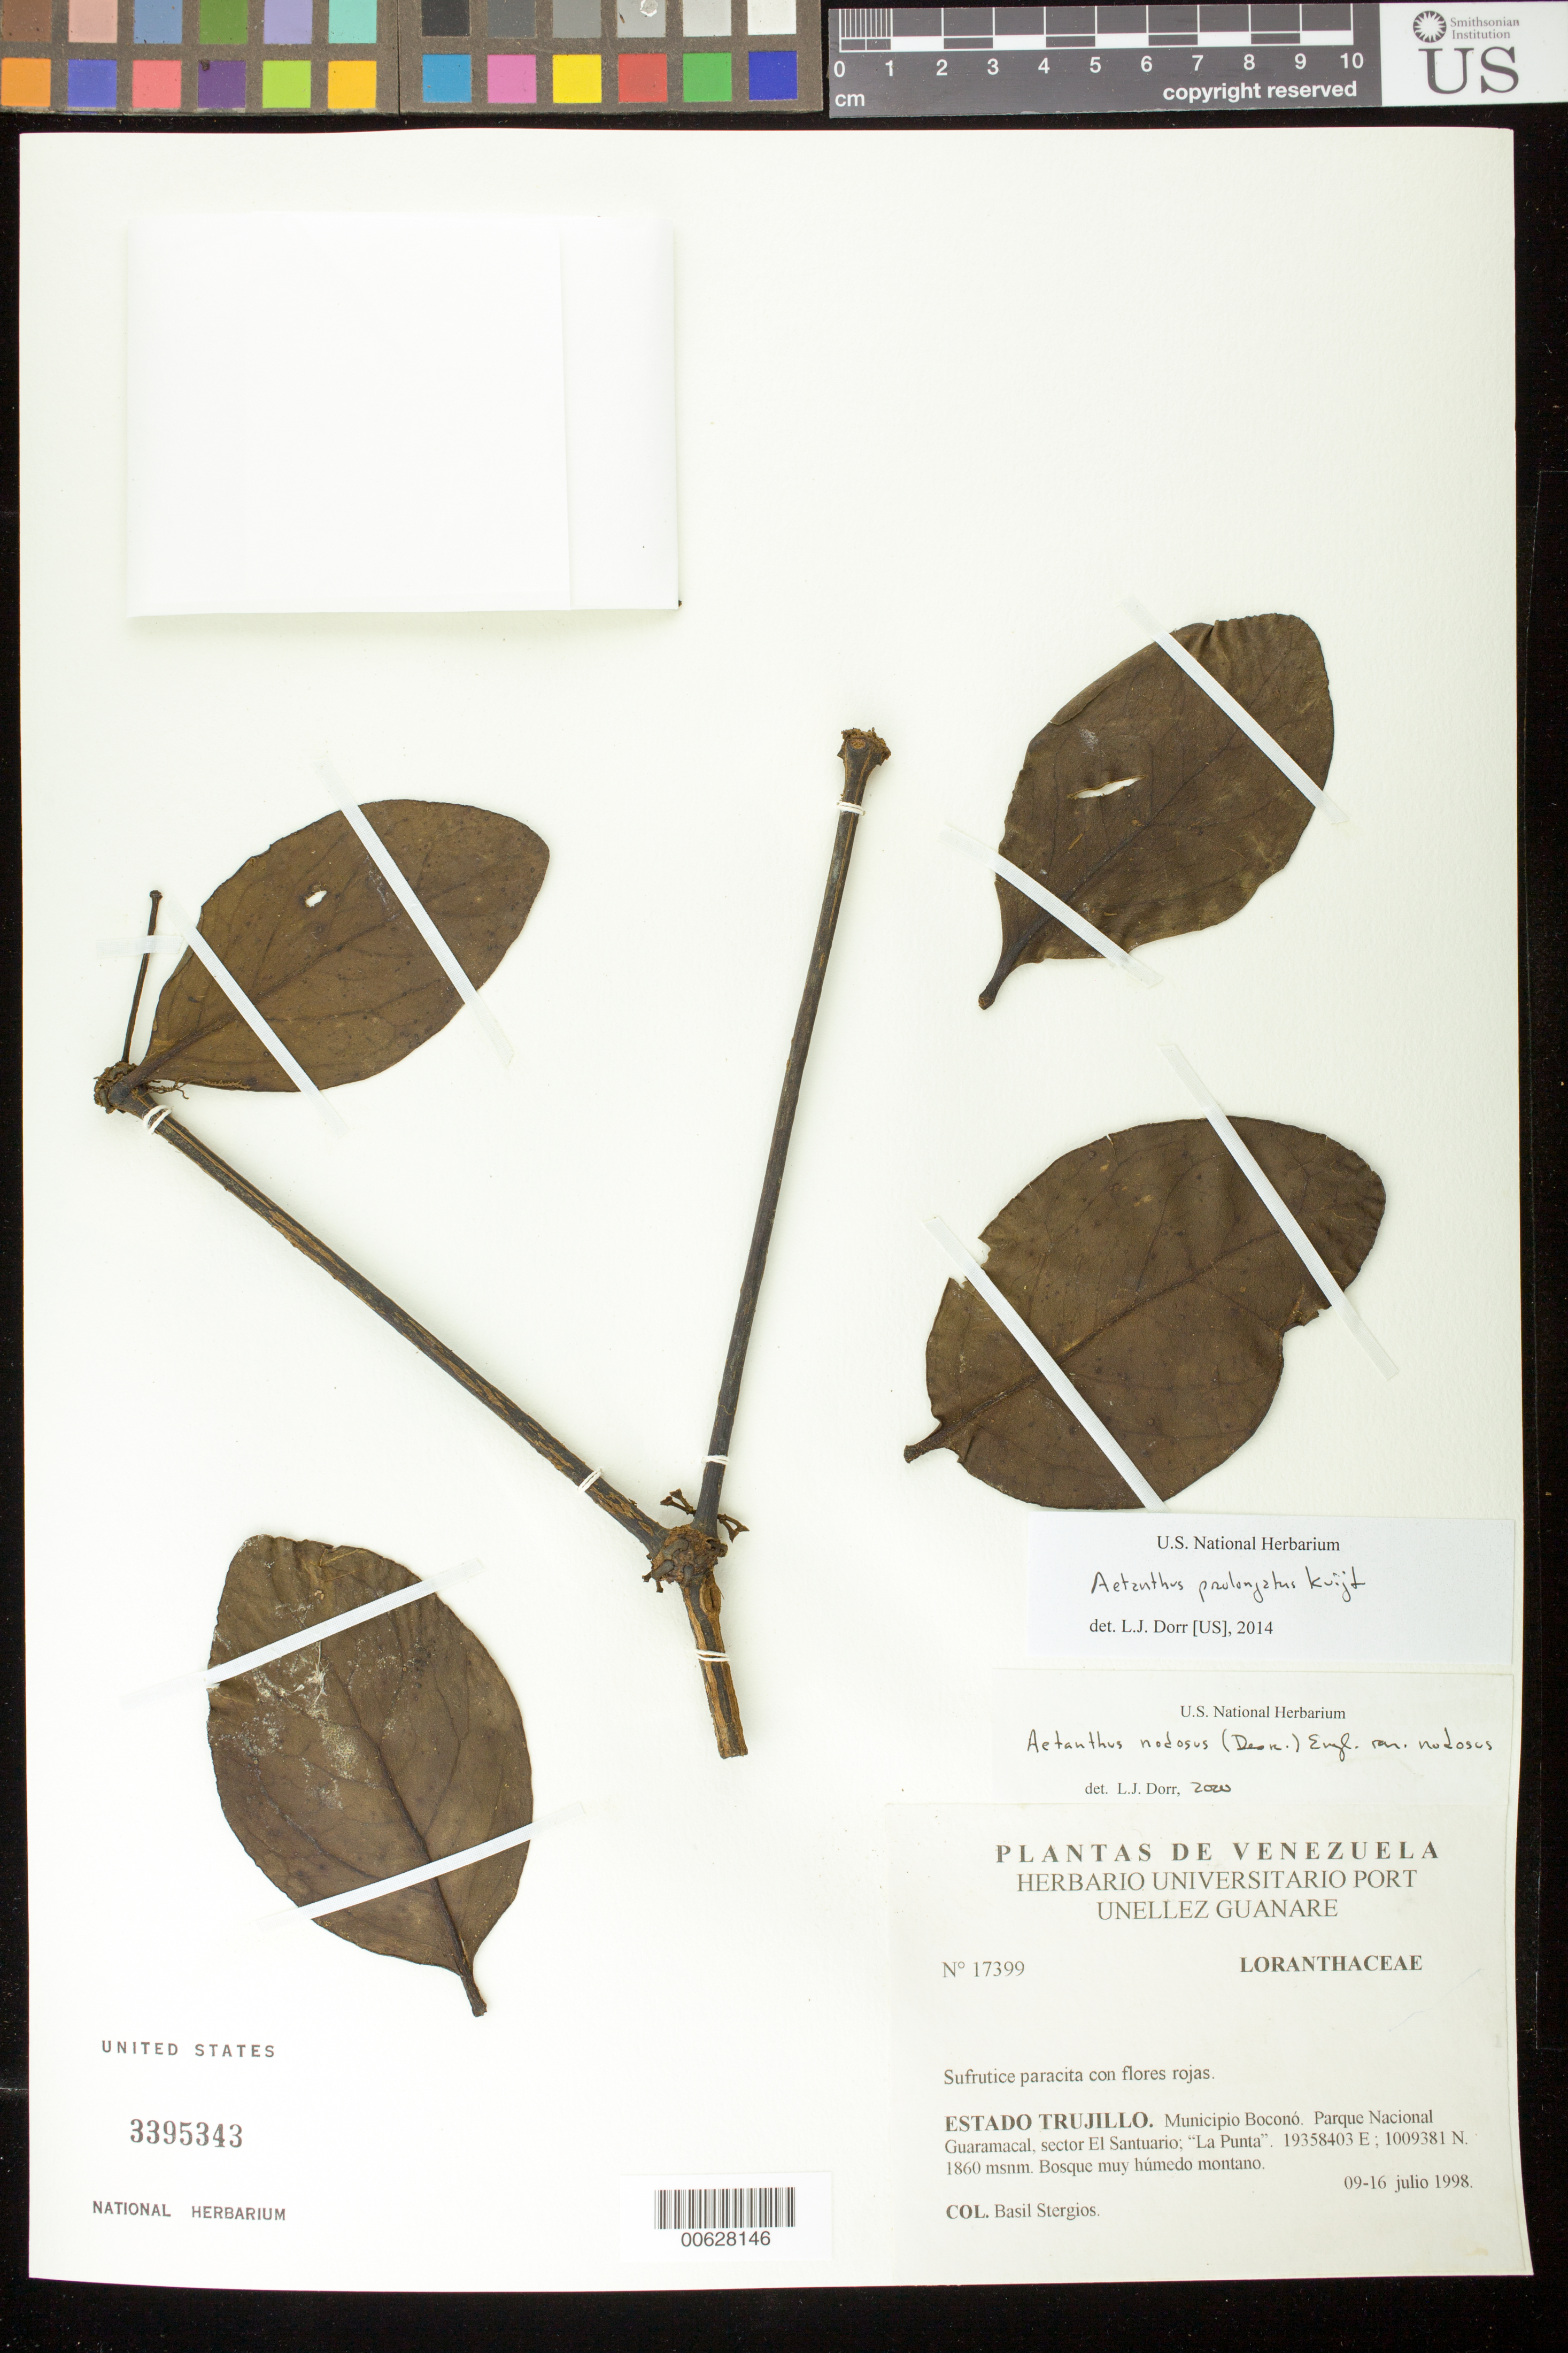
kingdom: Plantae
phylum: Tracheophyta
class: Magnoliopsida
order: Santalales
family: Loranthaceae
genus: Aetanthus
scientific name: Aetanthus prolongatus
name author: Kuijt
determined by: Dorr, L. J., (BOT), Smithsonian Institution - National Museum of Natural History (UNITED STATES)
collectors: B. G. Stergios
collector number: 17399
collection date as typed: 09 Jul 1998 to 16 Jul 1998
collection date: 1998-07-09/1998-07-16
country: Venezuela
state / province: Trujillo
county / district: Boconó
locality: Parque Nacional Guaramacal, Sector El Santuario, La Punta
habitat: Bosque muy húmedo montano.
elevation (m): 1860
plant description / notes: F, PORT, US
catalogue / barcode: US 3395343